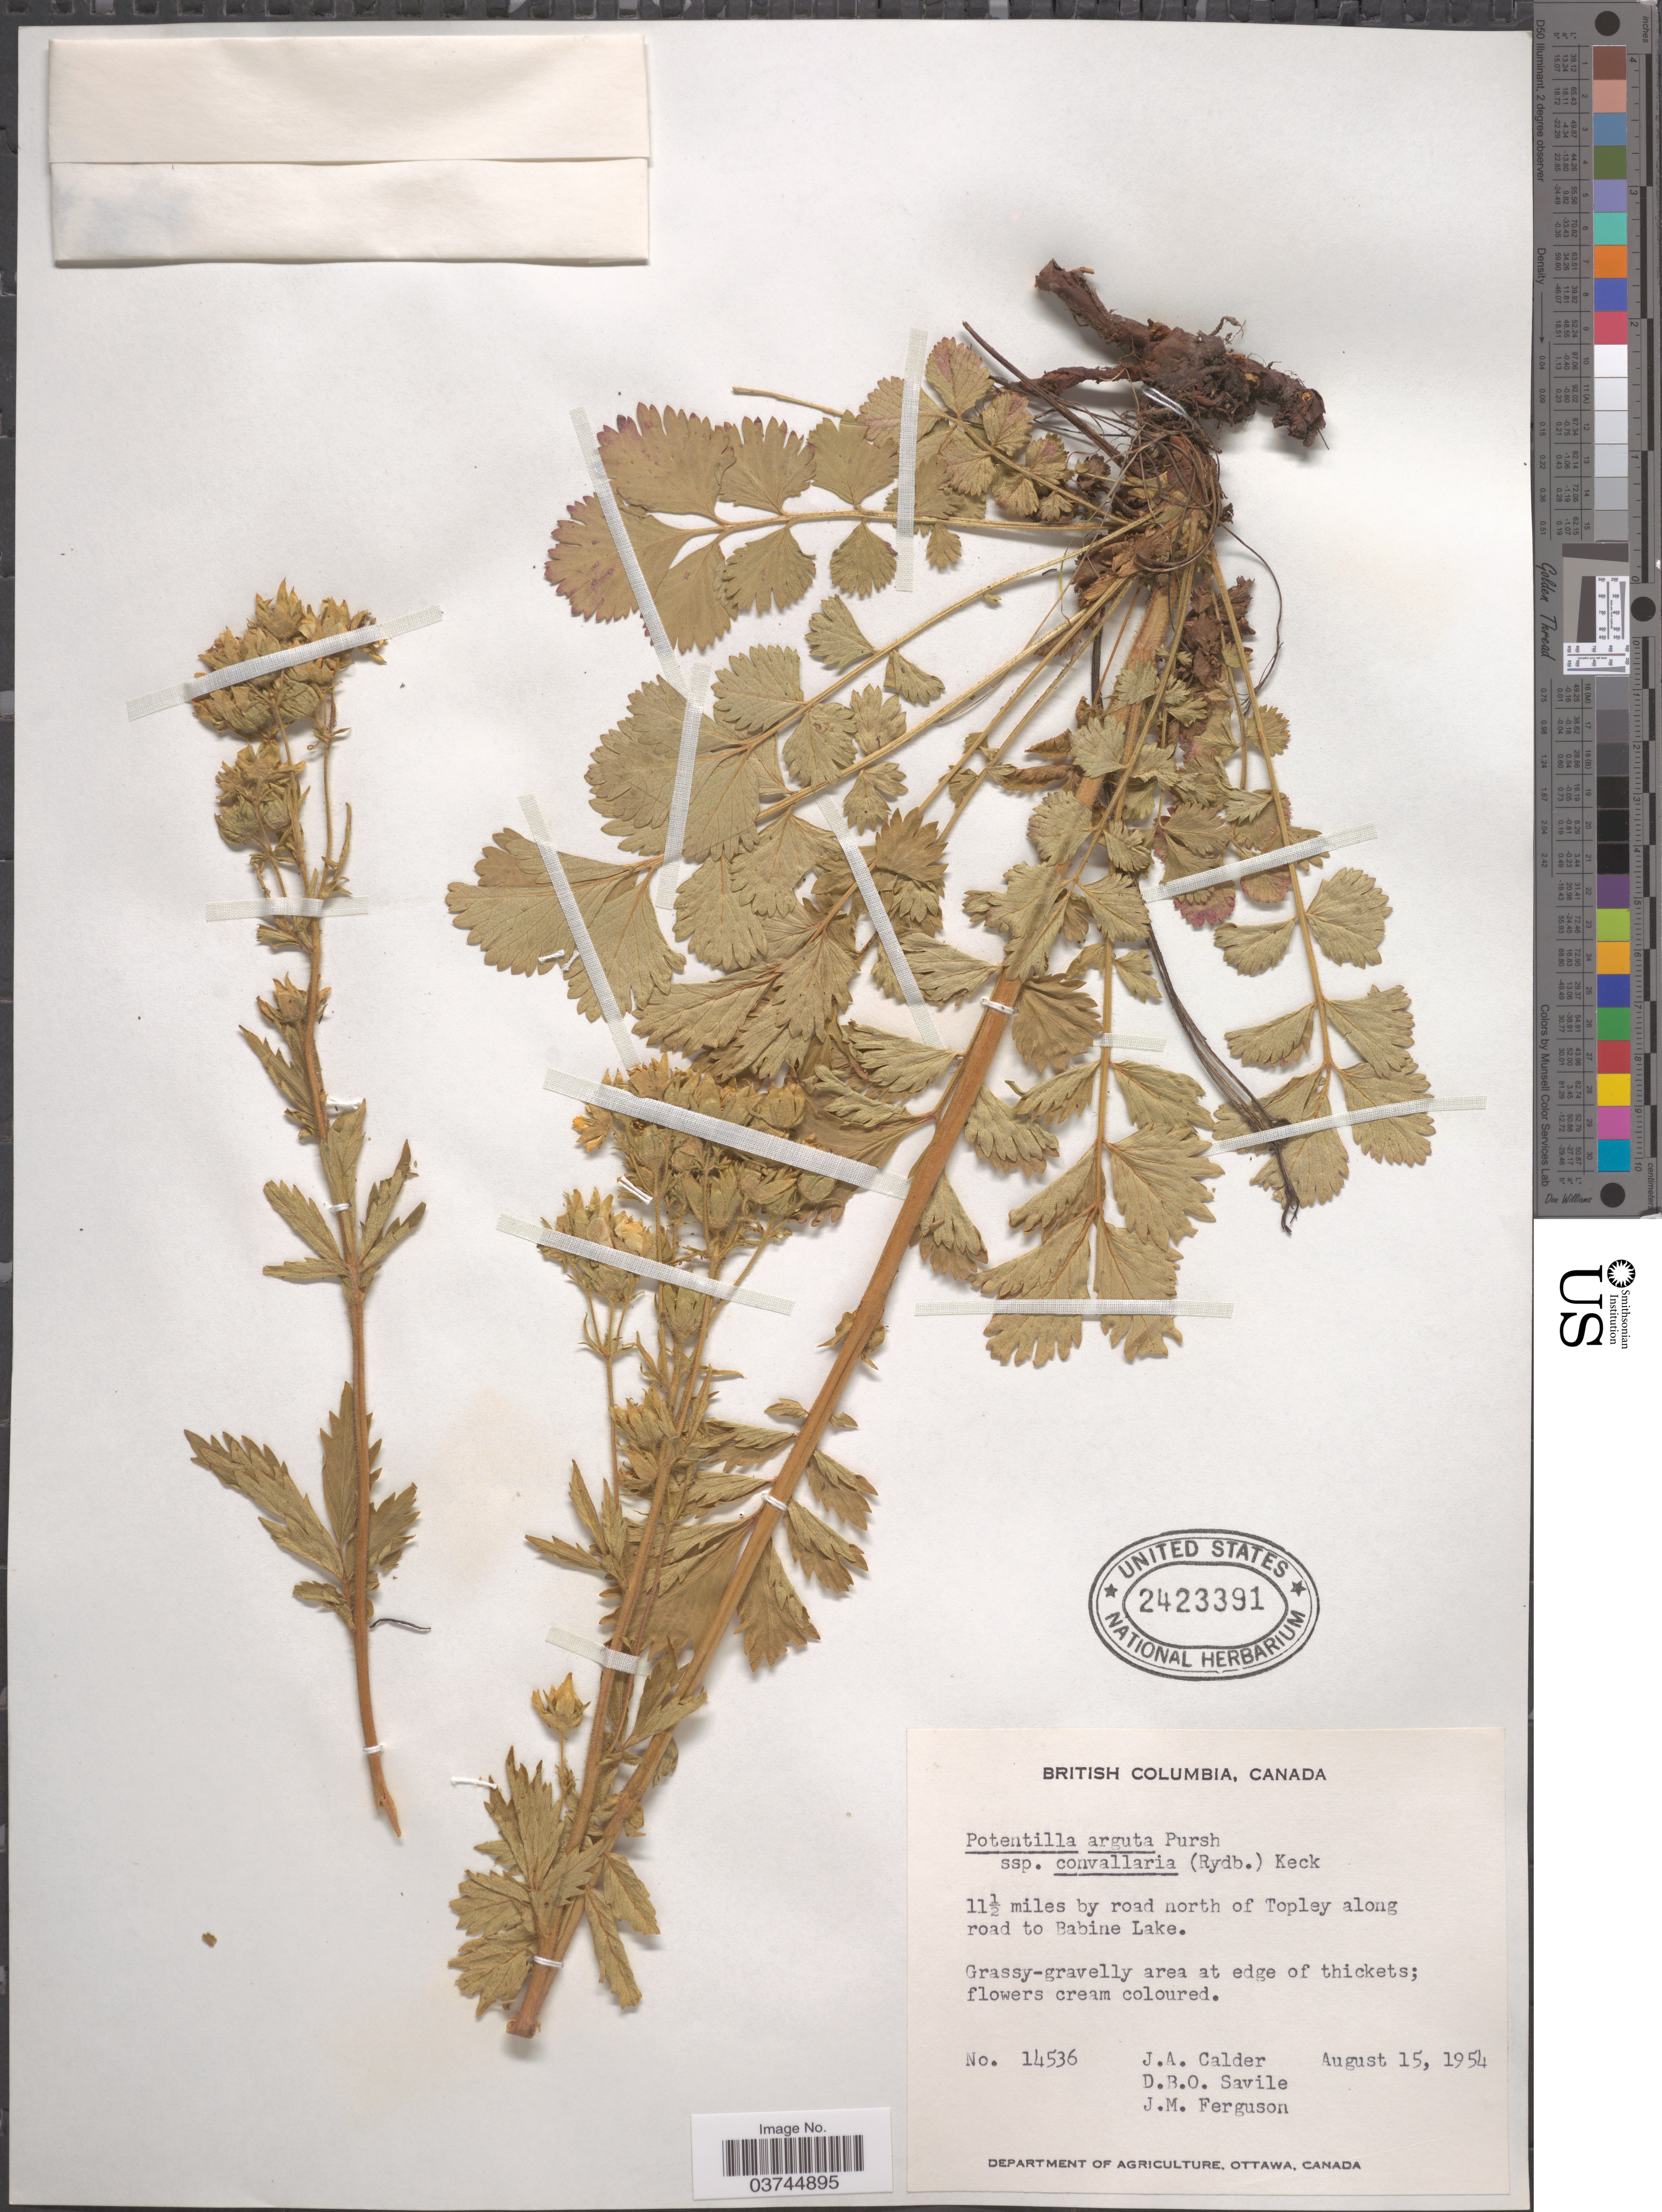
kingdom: Plantae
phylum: Tracheophyta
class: Magnoliopsida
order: Rosales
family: Rosaceae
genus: Drymocallis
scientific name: Drymocallis convallaria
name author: (Rydb.) Rydb.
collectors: J. A. Calder, D. Savile & J. M. Ferguson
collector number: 14536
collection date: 1954-08-15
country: Canada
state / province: British Columbia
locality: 11½ miles by road north of Topley along road to Babine Lake.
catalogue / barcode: US 2423391